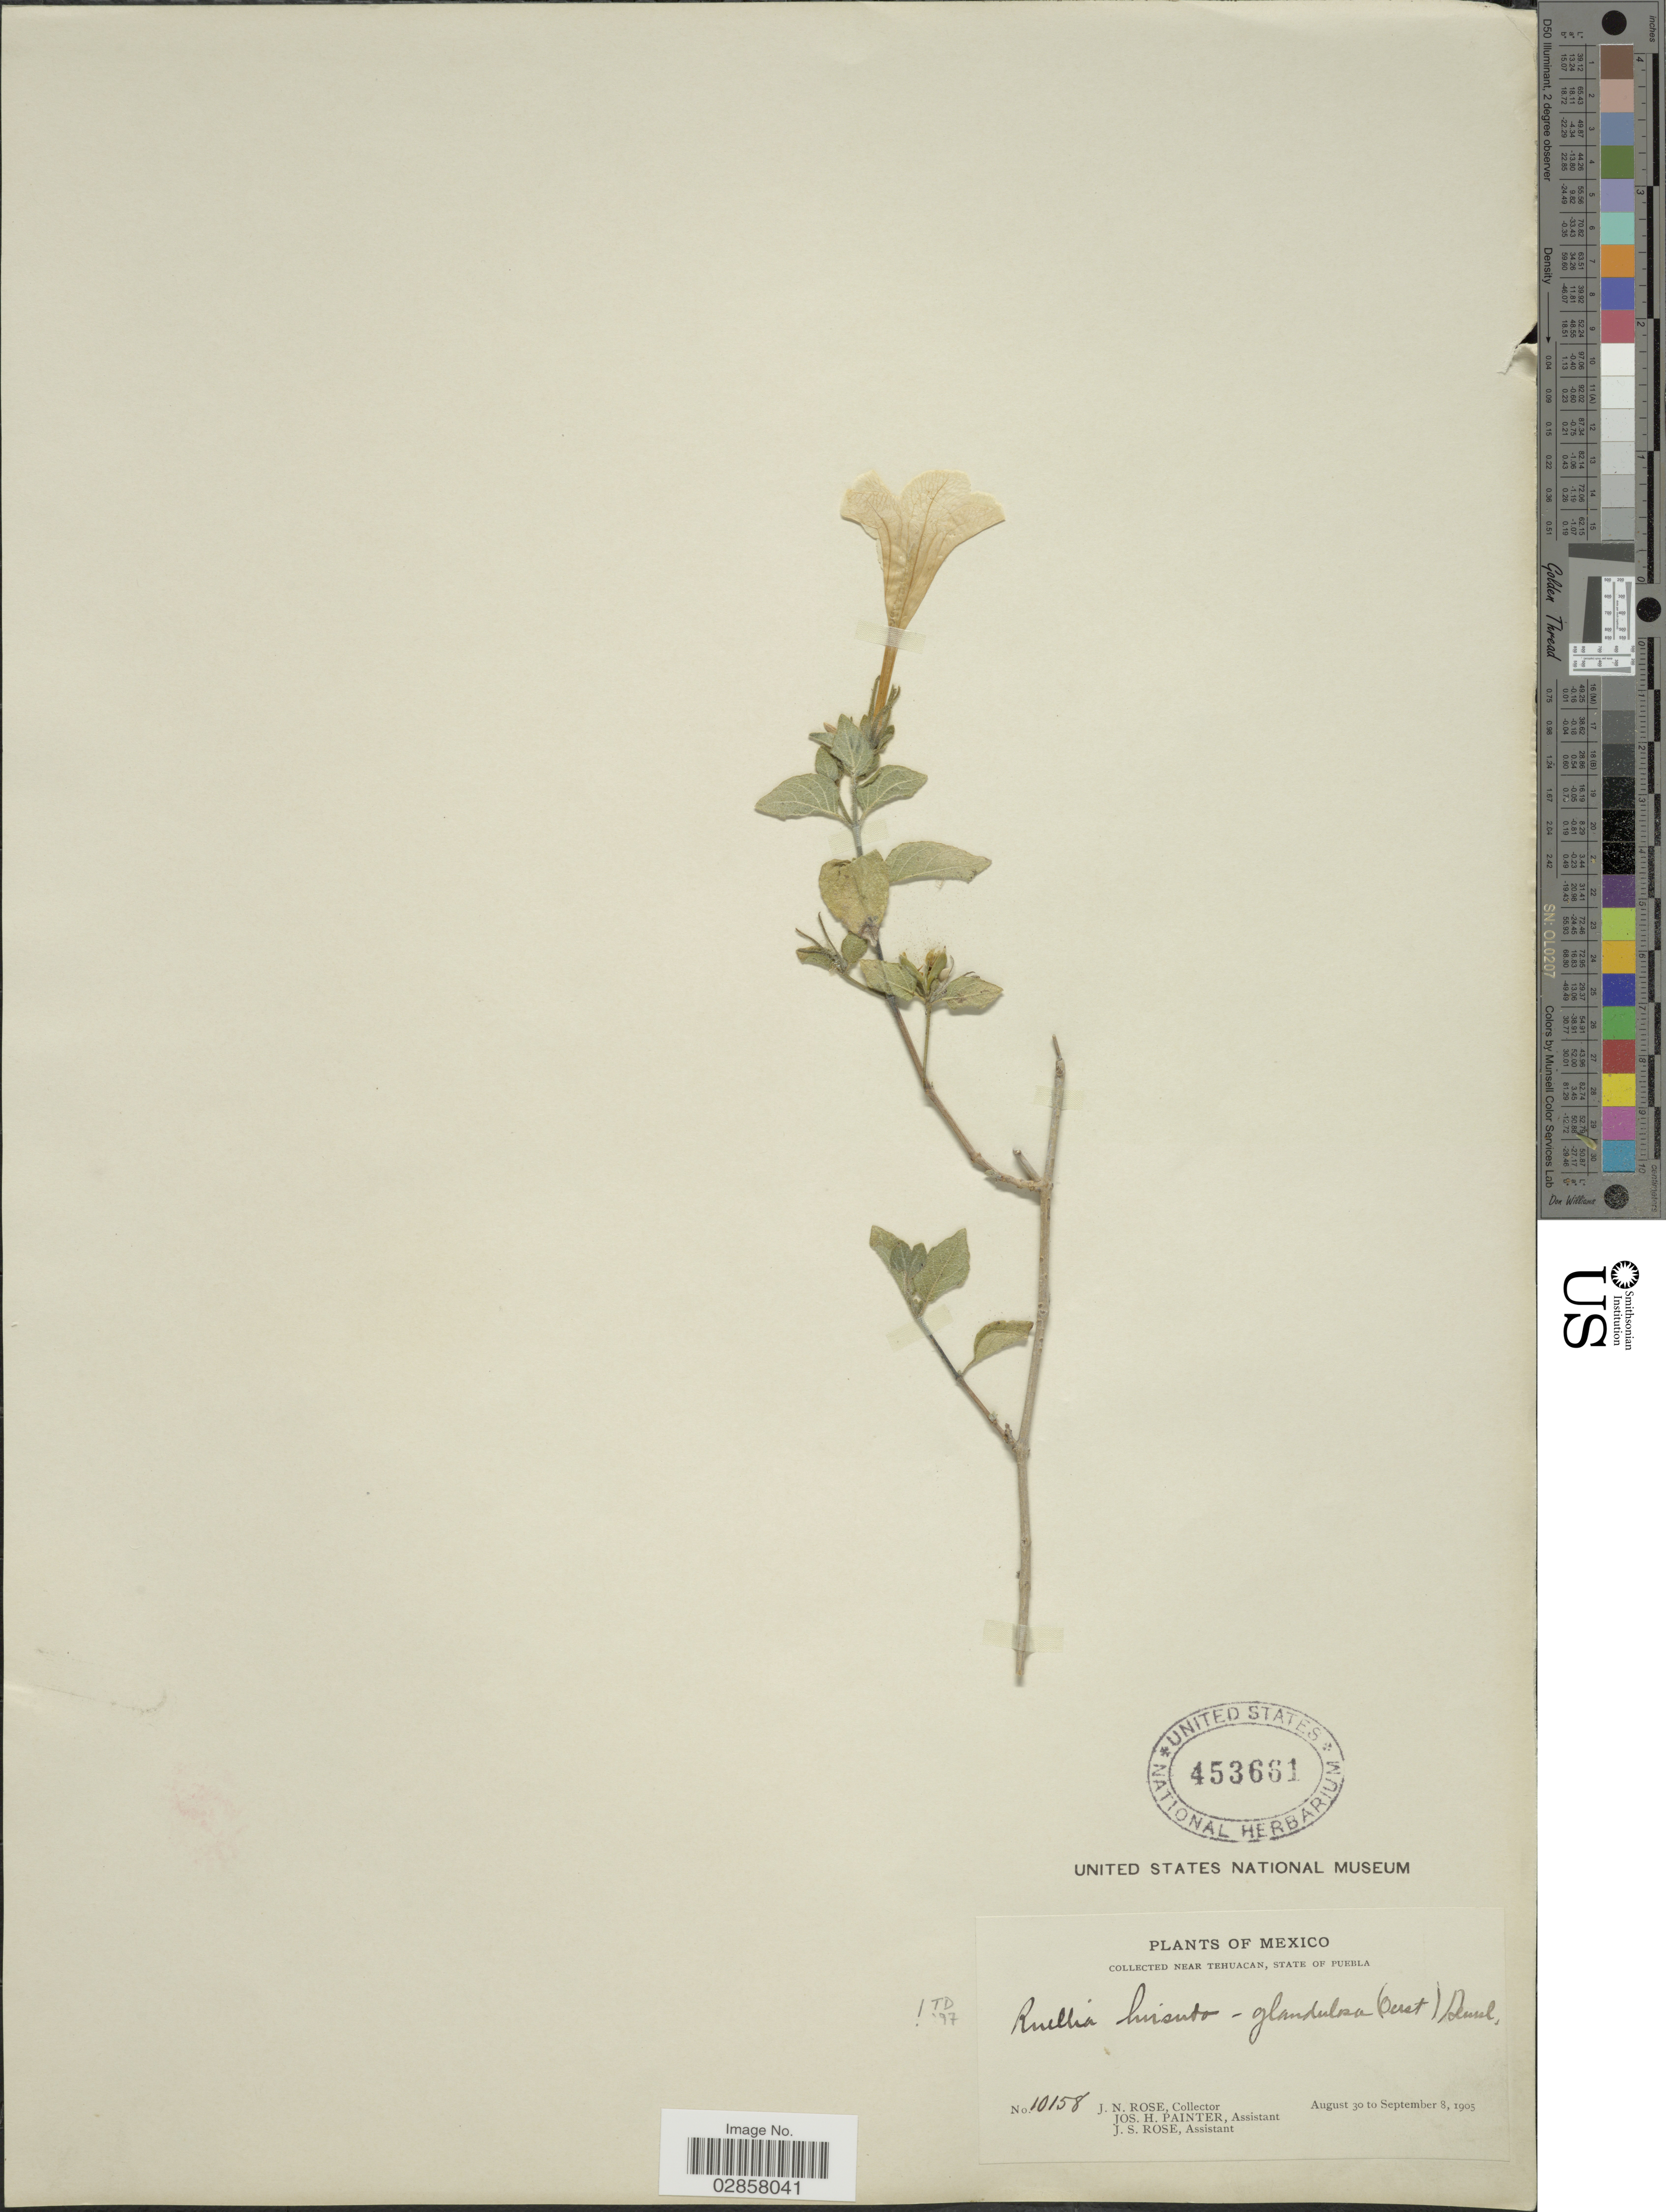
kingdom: Plantae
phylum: Tracheophyta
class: Magnoliopsida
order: Lamiales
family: Acanthaceae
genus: Ruellia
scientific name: Ruellia rosea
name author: (Nees) Hemsl.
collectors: J. N. Rose, J. H. Painter & J. S. Rose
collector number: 10158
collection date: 1905-08-30/1905-09-08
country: Mexico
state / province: Puebla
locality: Near Tehuacan.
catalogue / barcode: US 453661